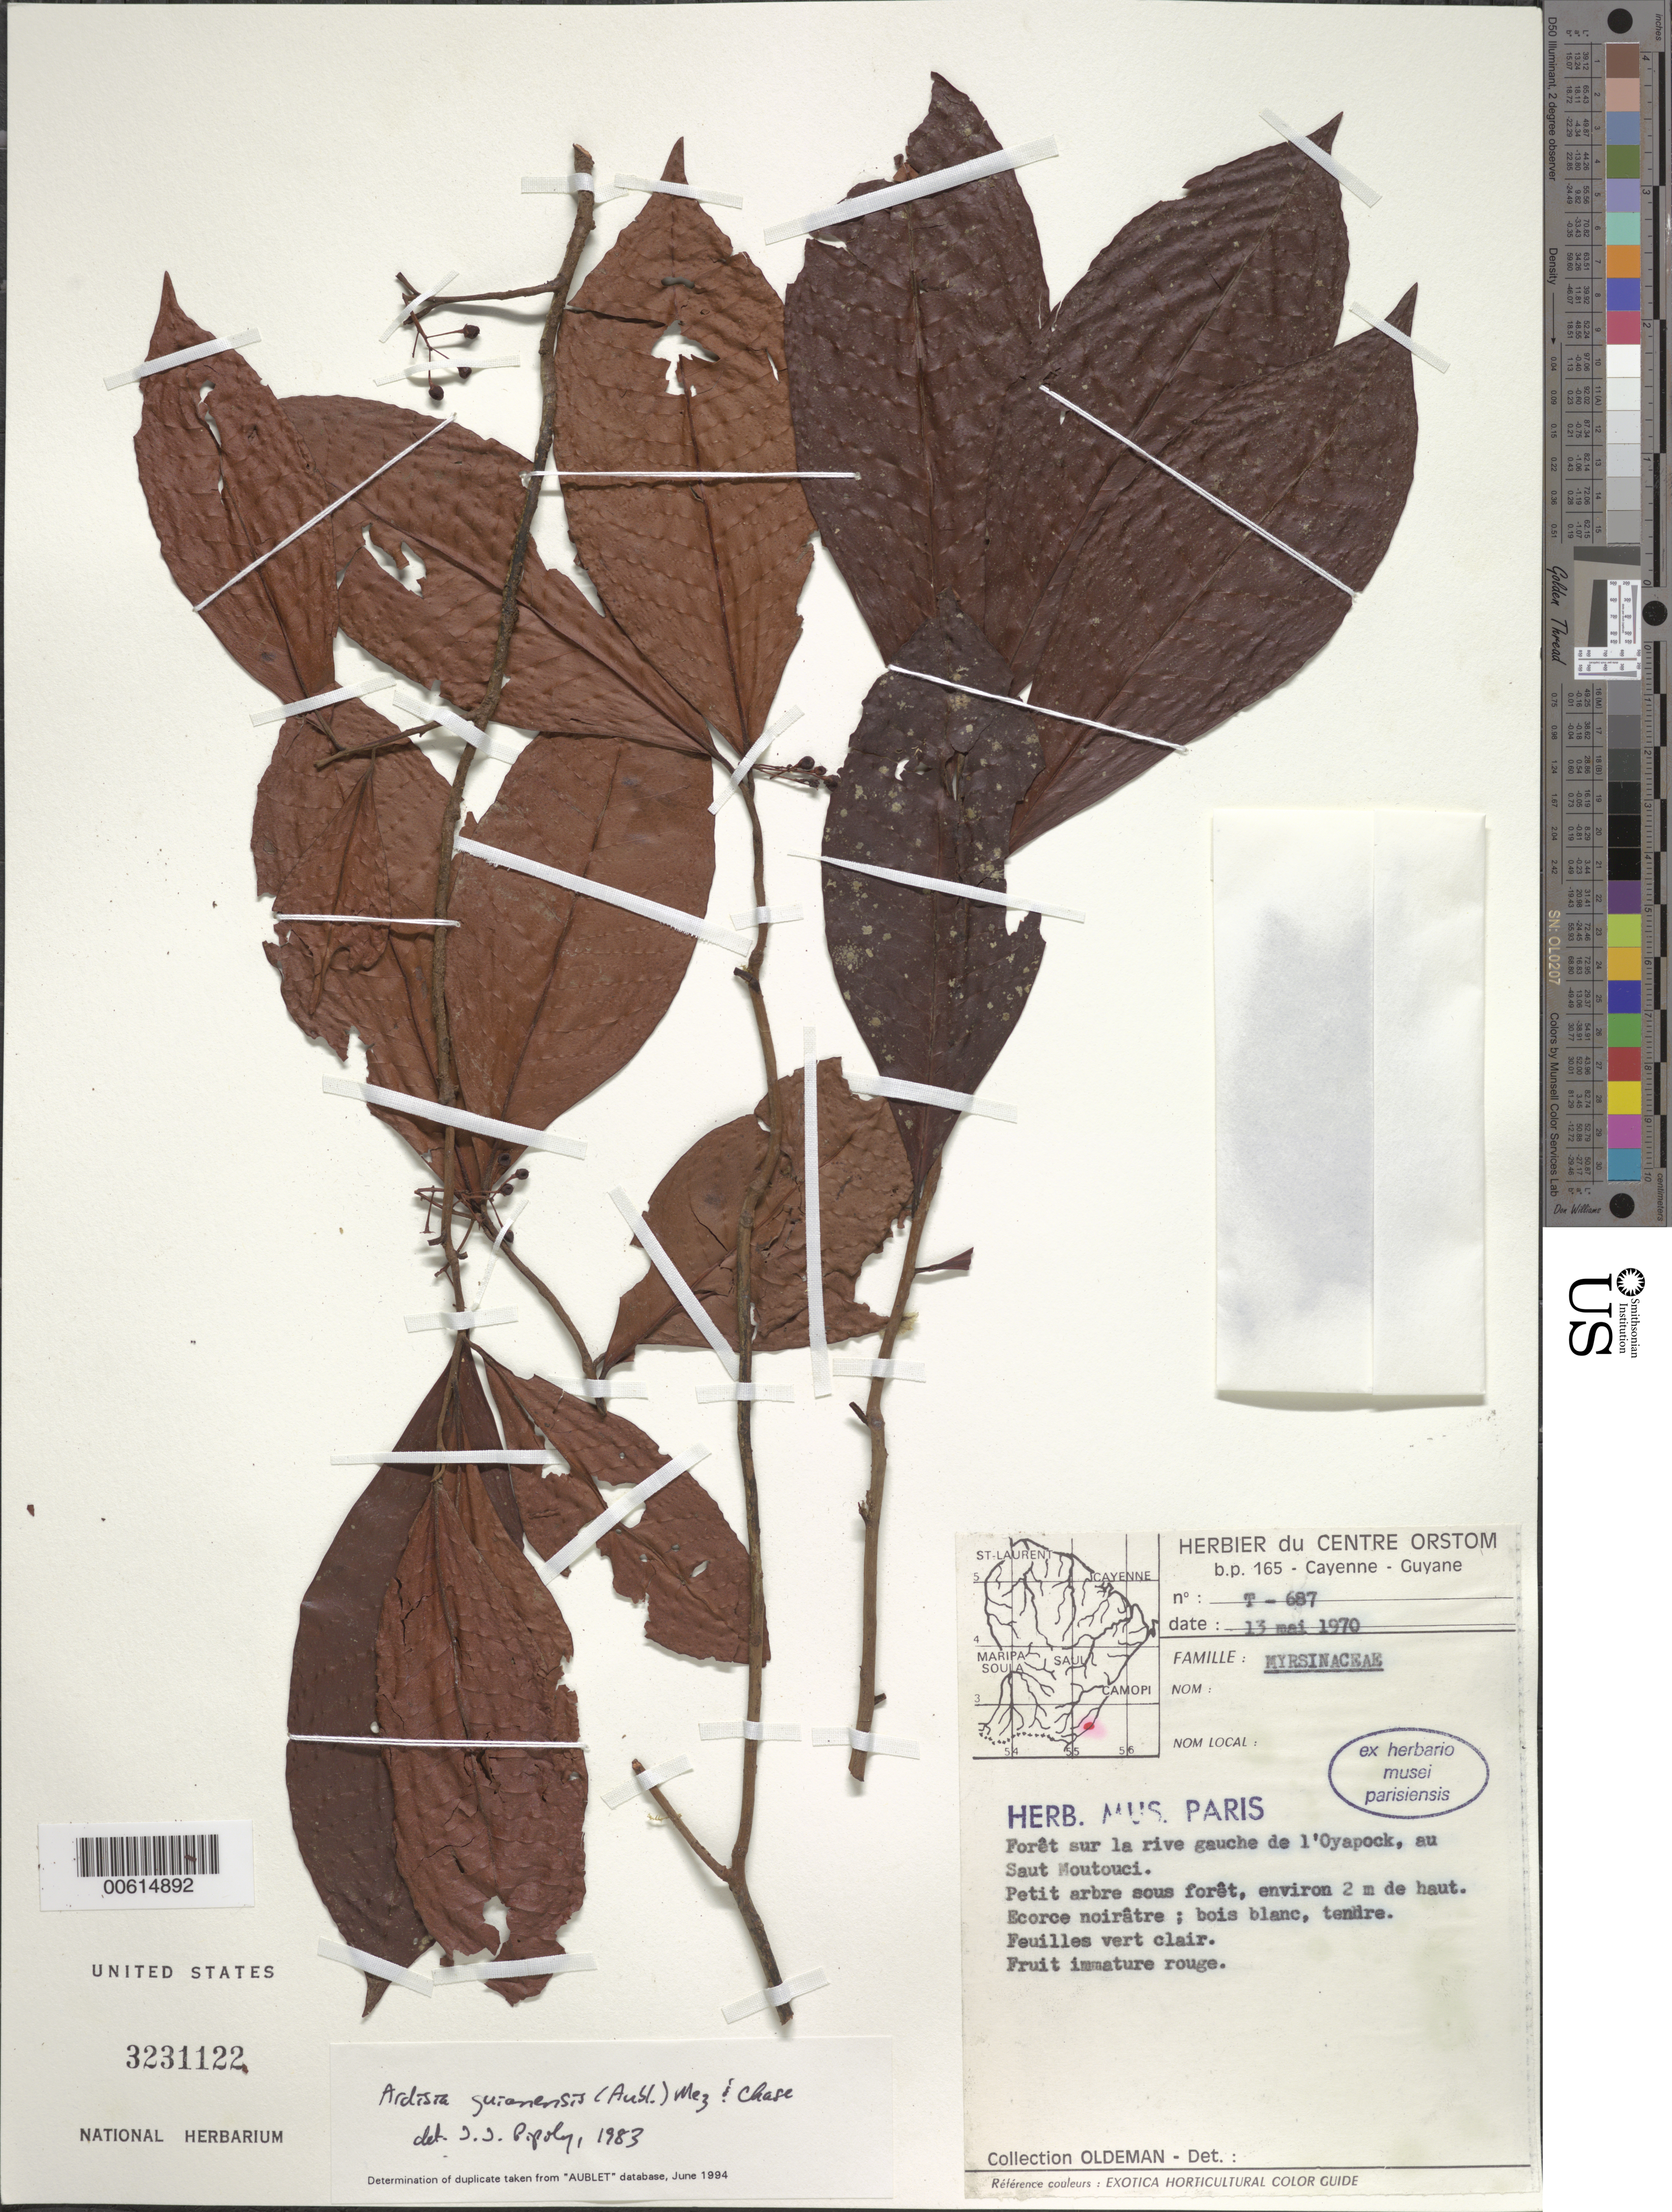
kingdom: Plantae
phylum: Tracheophyta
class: Magnoliopsida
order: Ericales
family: Primulaceae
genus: Ardisia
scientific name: Ardisia guianensis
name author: (Aubl.) Mez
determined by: Pipoly, J. J., III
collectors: R. Oldeman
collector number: T 687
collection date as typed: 13-May-70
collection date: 1970-05-13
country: French Guiana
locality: Oyapock, au Saut Moutouci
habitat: Forêt sur la rive gauche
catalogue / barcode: US 3231122